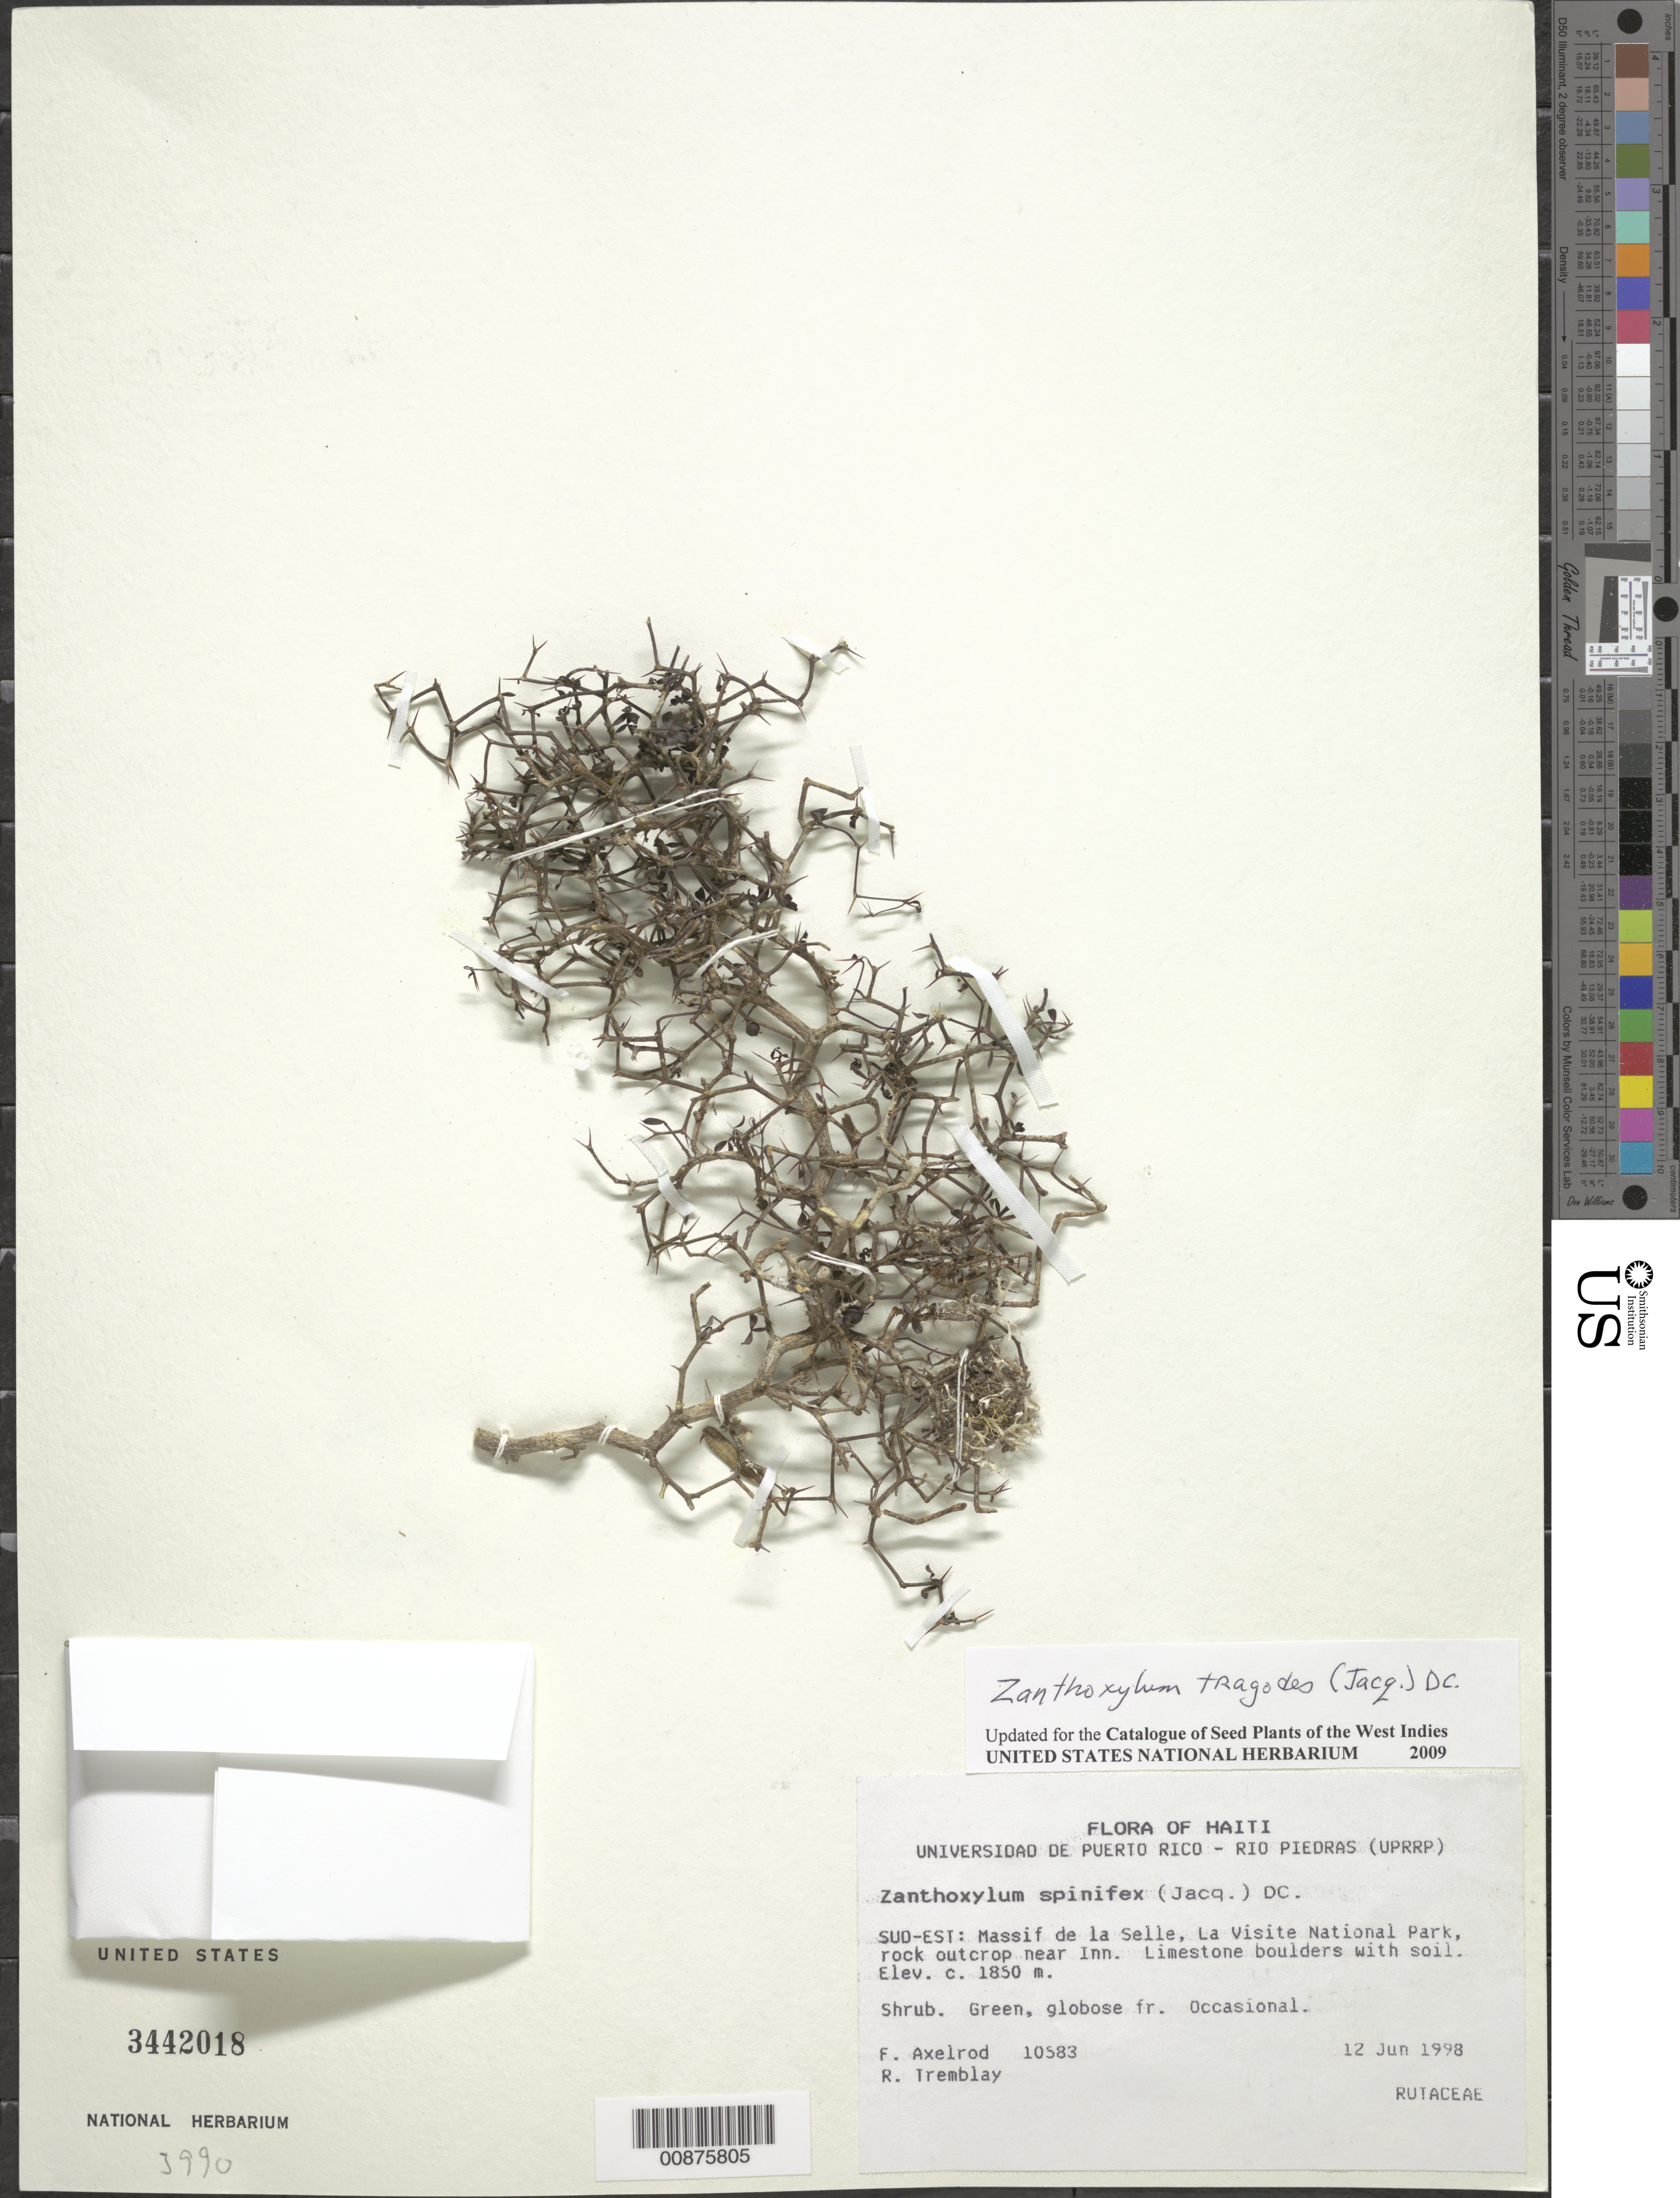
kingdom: Plantae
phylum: Tracheophyta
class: Magnoliopsida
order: Sapindales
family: Rutaceae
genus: Zanthoxylum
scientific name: Zanthoxylum tragodes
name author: (L.) DC.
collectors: F. S. Axelrod & R. L. Tremblay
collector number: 10583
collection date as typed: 12 Jun 1998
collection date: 1998-06-12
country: Haiti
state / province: Sud-Est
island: Hispaniola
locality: Massif de la Selle, La Visite National Park, rock outcrop near Inn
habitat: Limestone boulders with soil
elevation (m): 1850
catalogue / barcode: US 3442018